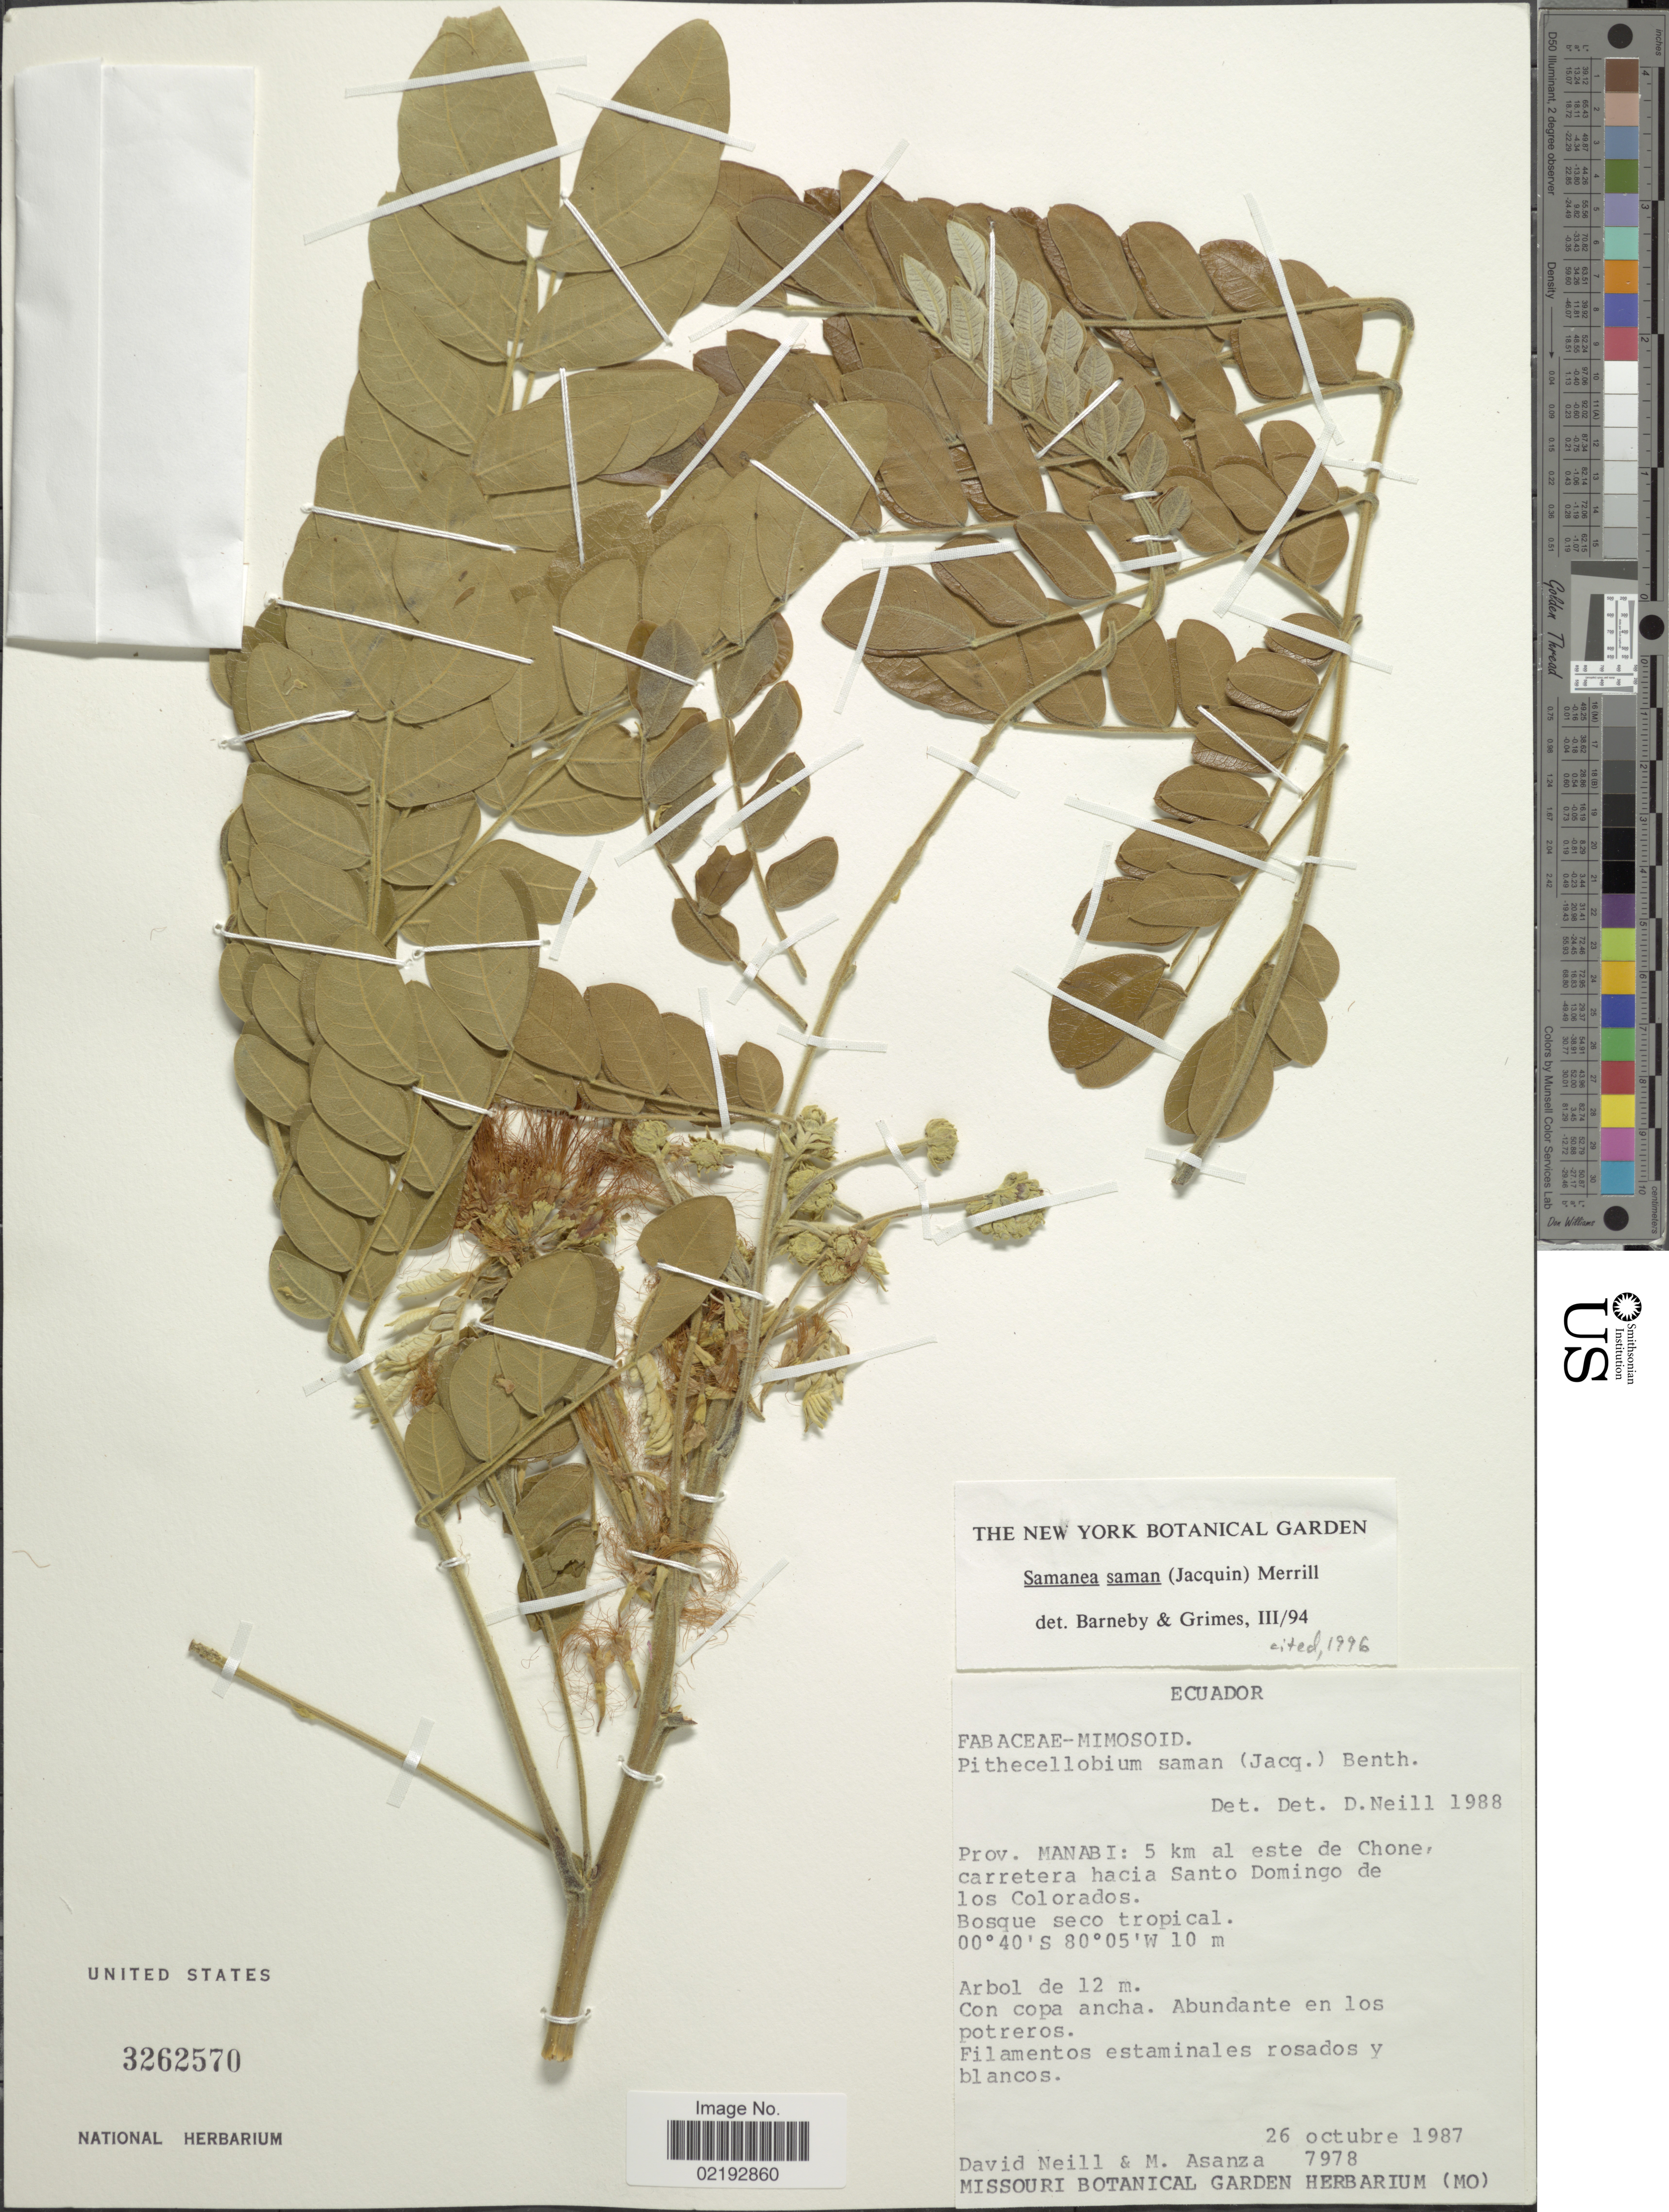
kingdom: Plantae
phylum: Tracheophyta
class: Magnoliopsida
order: Fabales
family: Fabaceae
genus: Samanea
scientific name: Samanea saman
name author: (Jacq.) Merr.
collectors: D. Neill & M. Asanza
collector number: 7978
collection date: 1987-10-26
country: Ecuador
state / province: Manabí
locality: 5 km al este de Chone, carretera hacia Santo Domingo de los Colorados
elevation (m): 10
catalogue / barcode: US 3262570